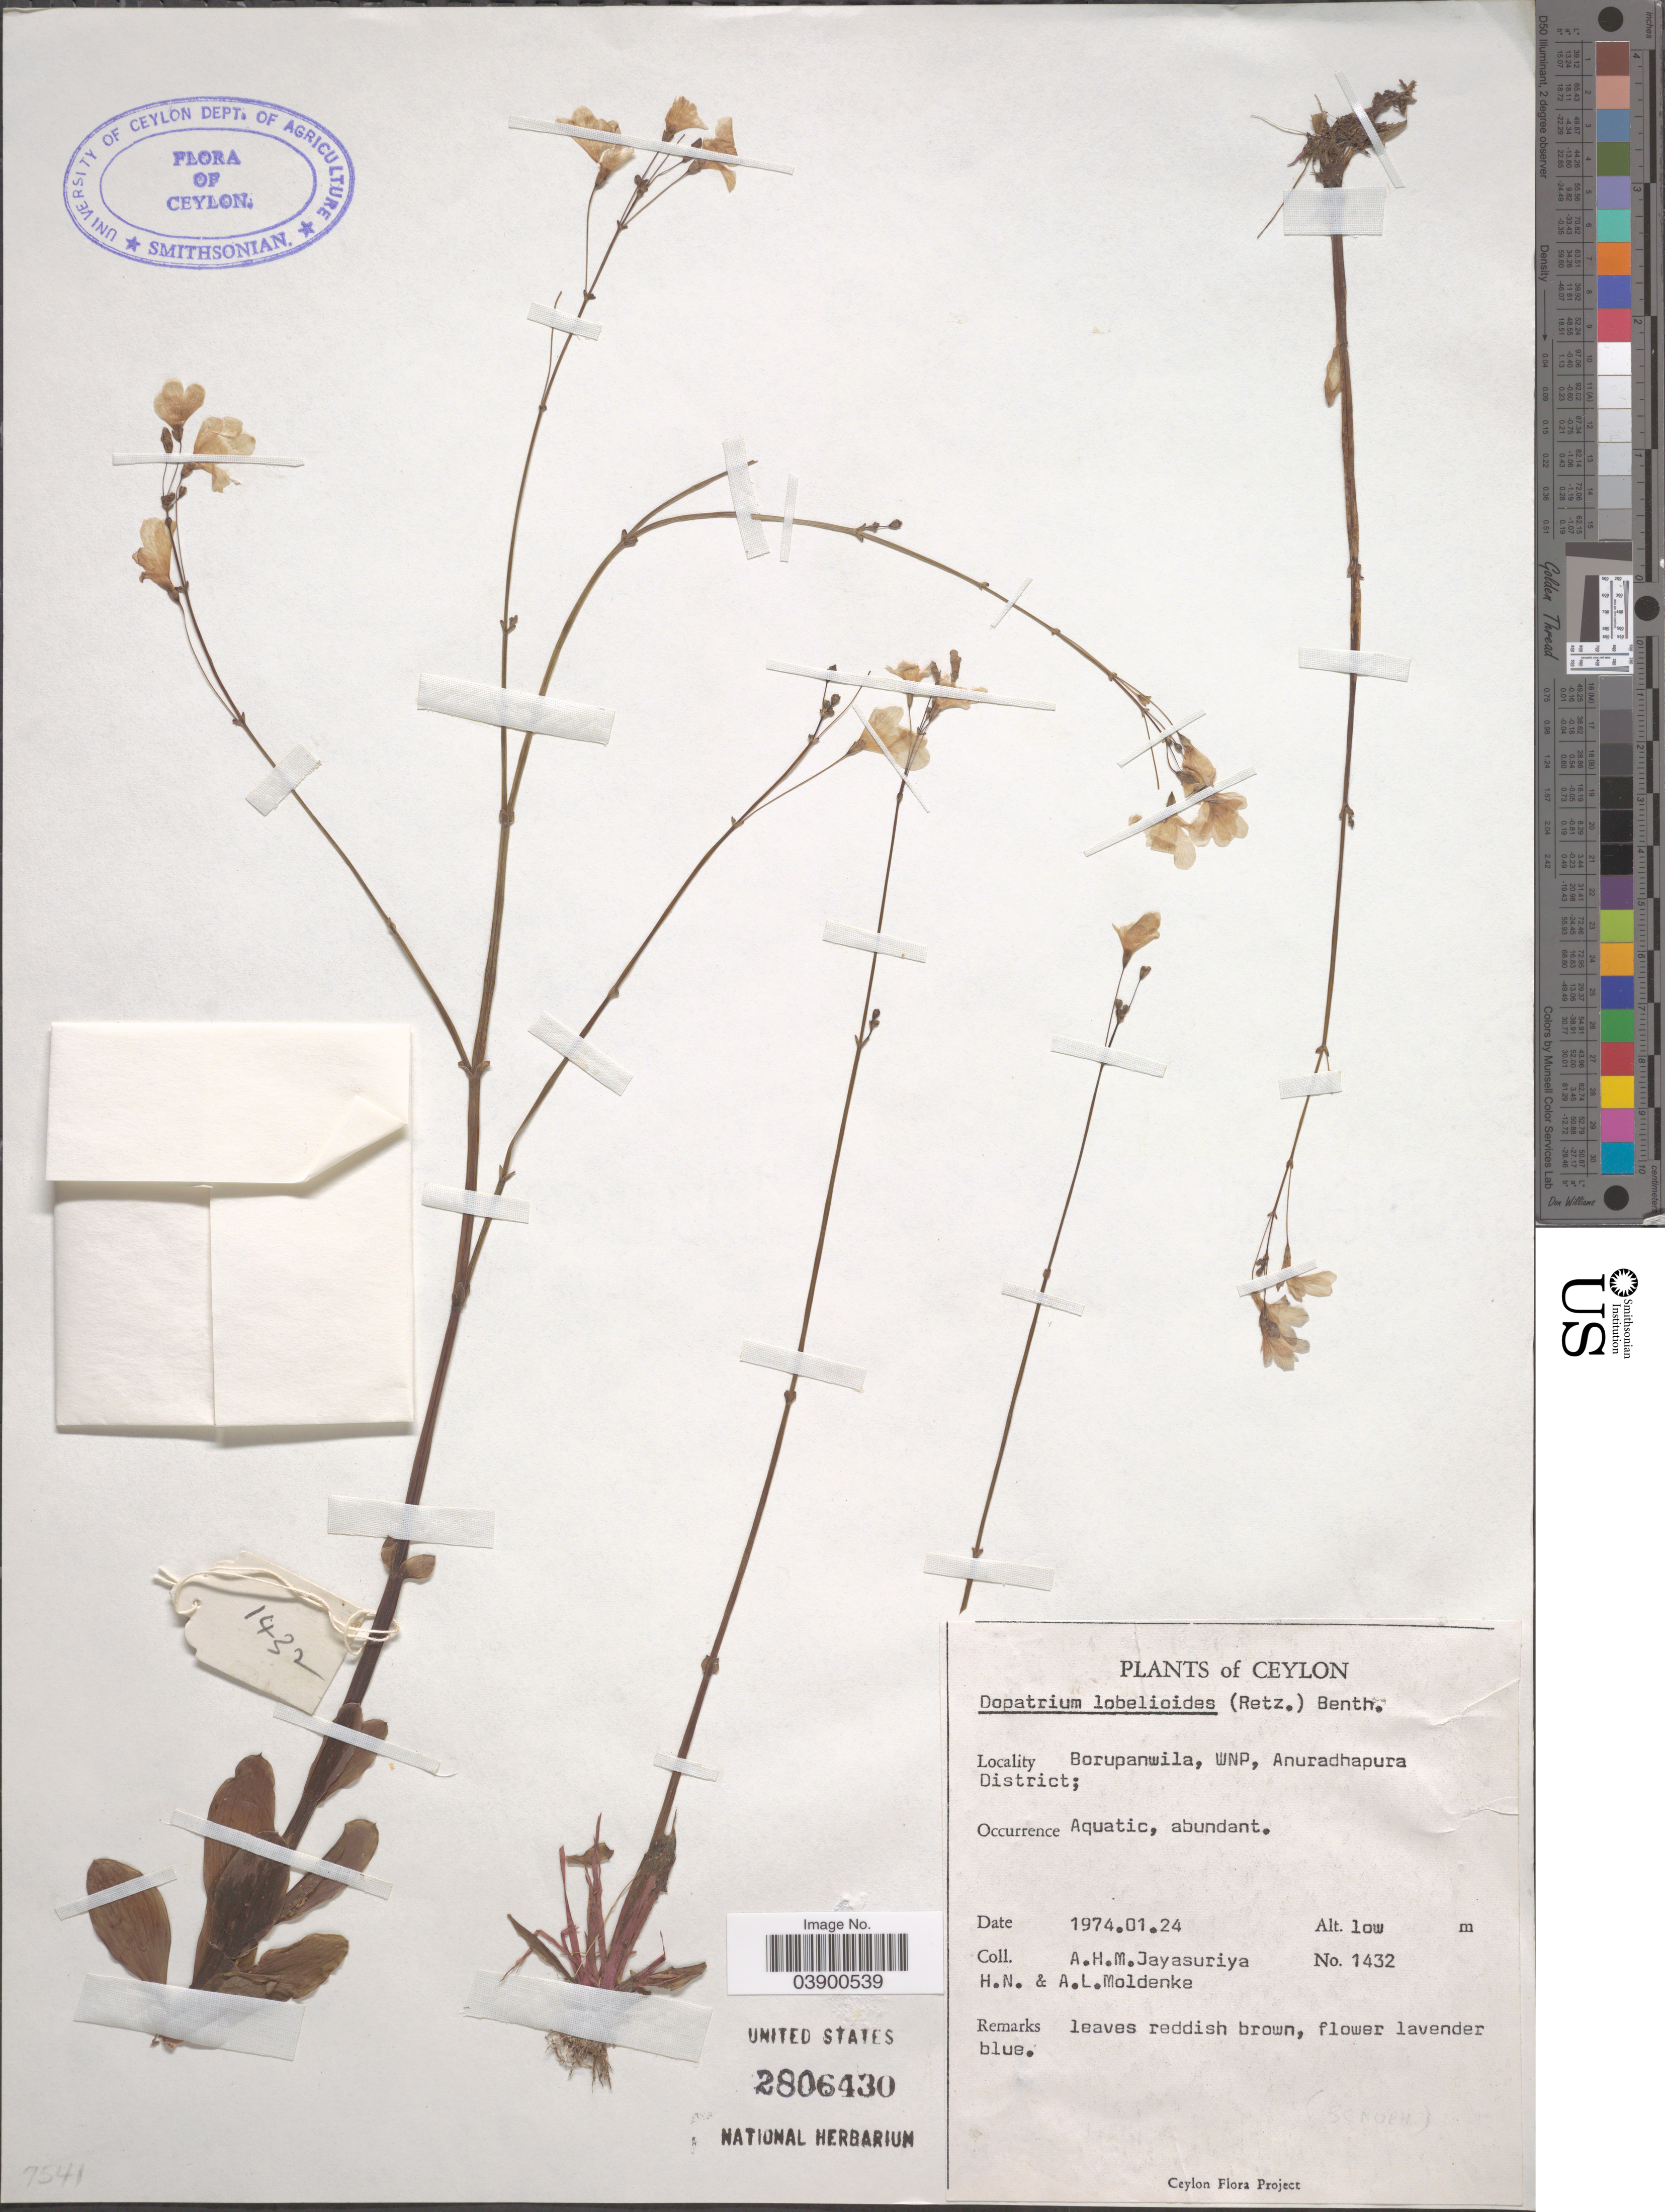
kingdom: Plantae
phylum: Tracheophyta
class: Magnoliopsida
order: Lamiales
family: Plantaginaceae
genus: Dopatrium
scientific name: Dopatrium lobelioides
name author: (Retz.) Benth.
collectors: A. Jayasuriya, H. N. Moldenke & A. L. Moldenke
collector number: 1432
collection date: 1974-01-24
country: Sri Lanka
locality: Ceylon. Borupanwila, WNP, Anuradhapura District.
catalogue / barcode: US 2806430